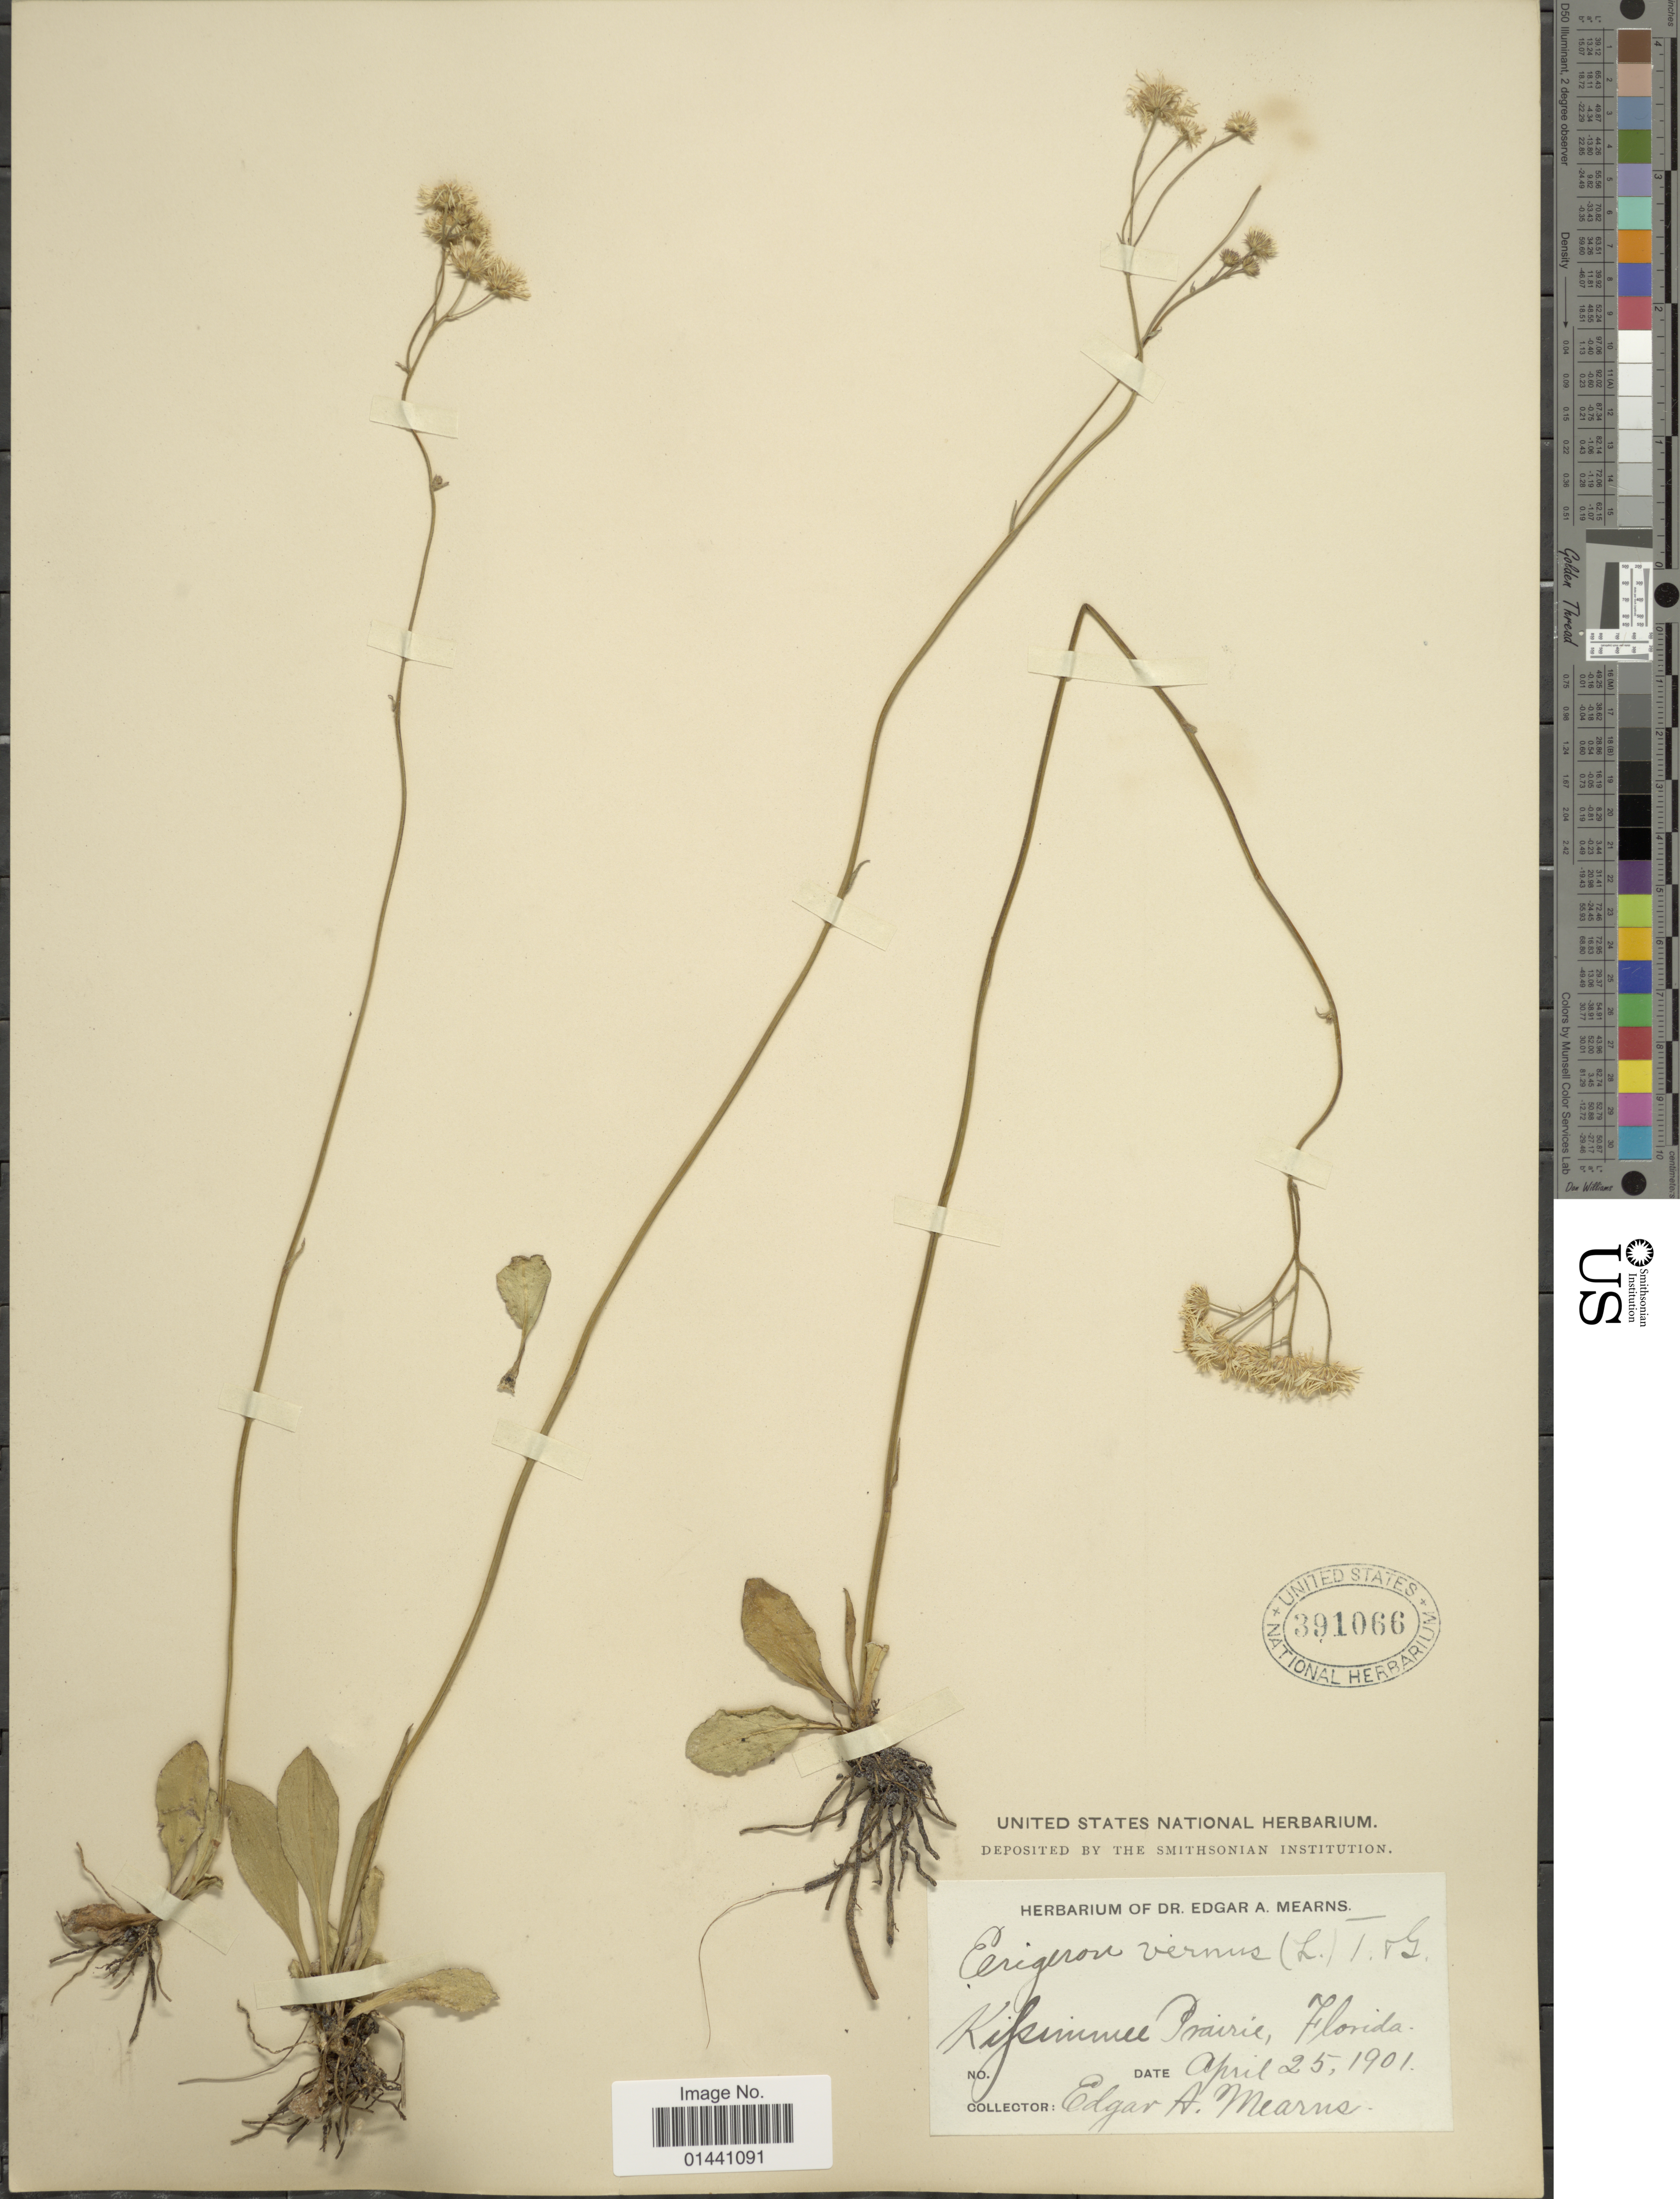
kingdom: Plantae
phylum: Tracheophyta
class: Magnoliopsida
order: Asterales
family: Asteraceae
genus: Erigeron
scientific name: Erigeron vernus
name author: (L.) Torr. & A. Gray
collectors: E. A. Mearns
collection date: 1901-04-25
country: United States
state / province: Florida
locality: Kissimmee Prairie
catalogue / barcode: US 391066